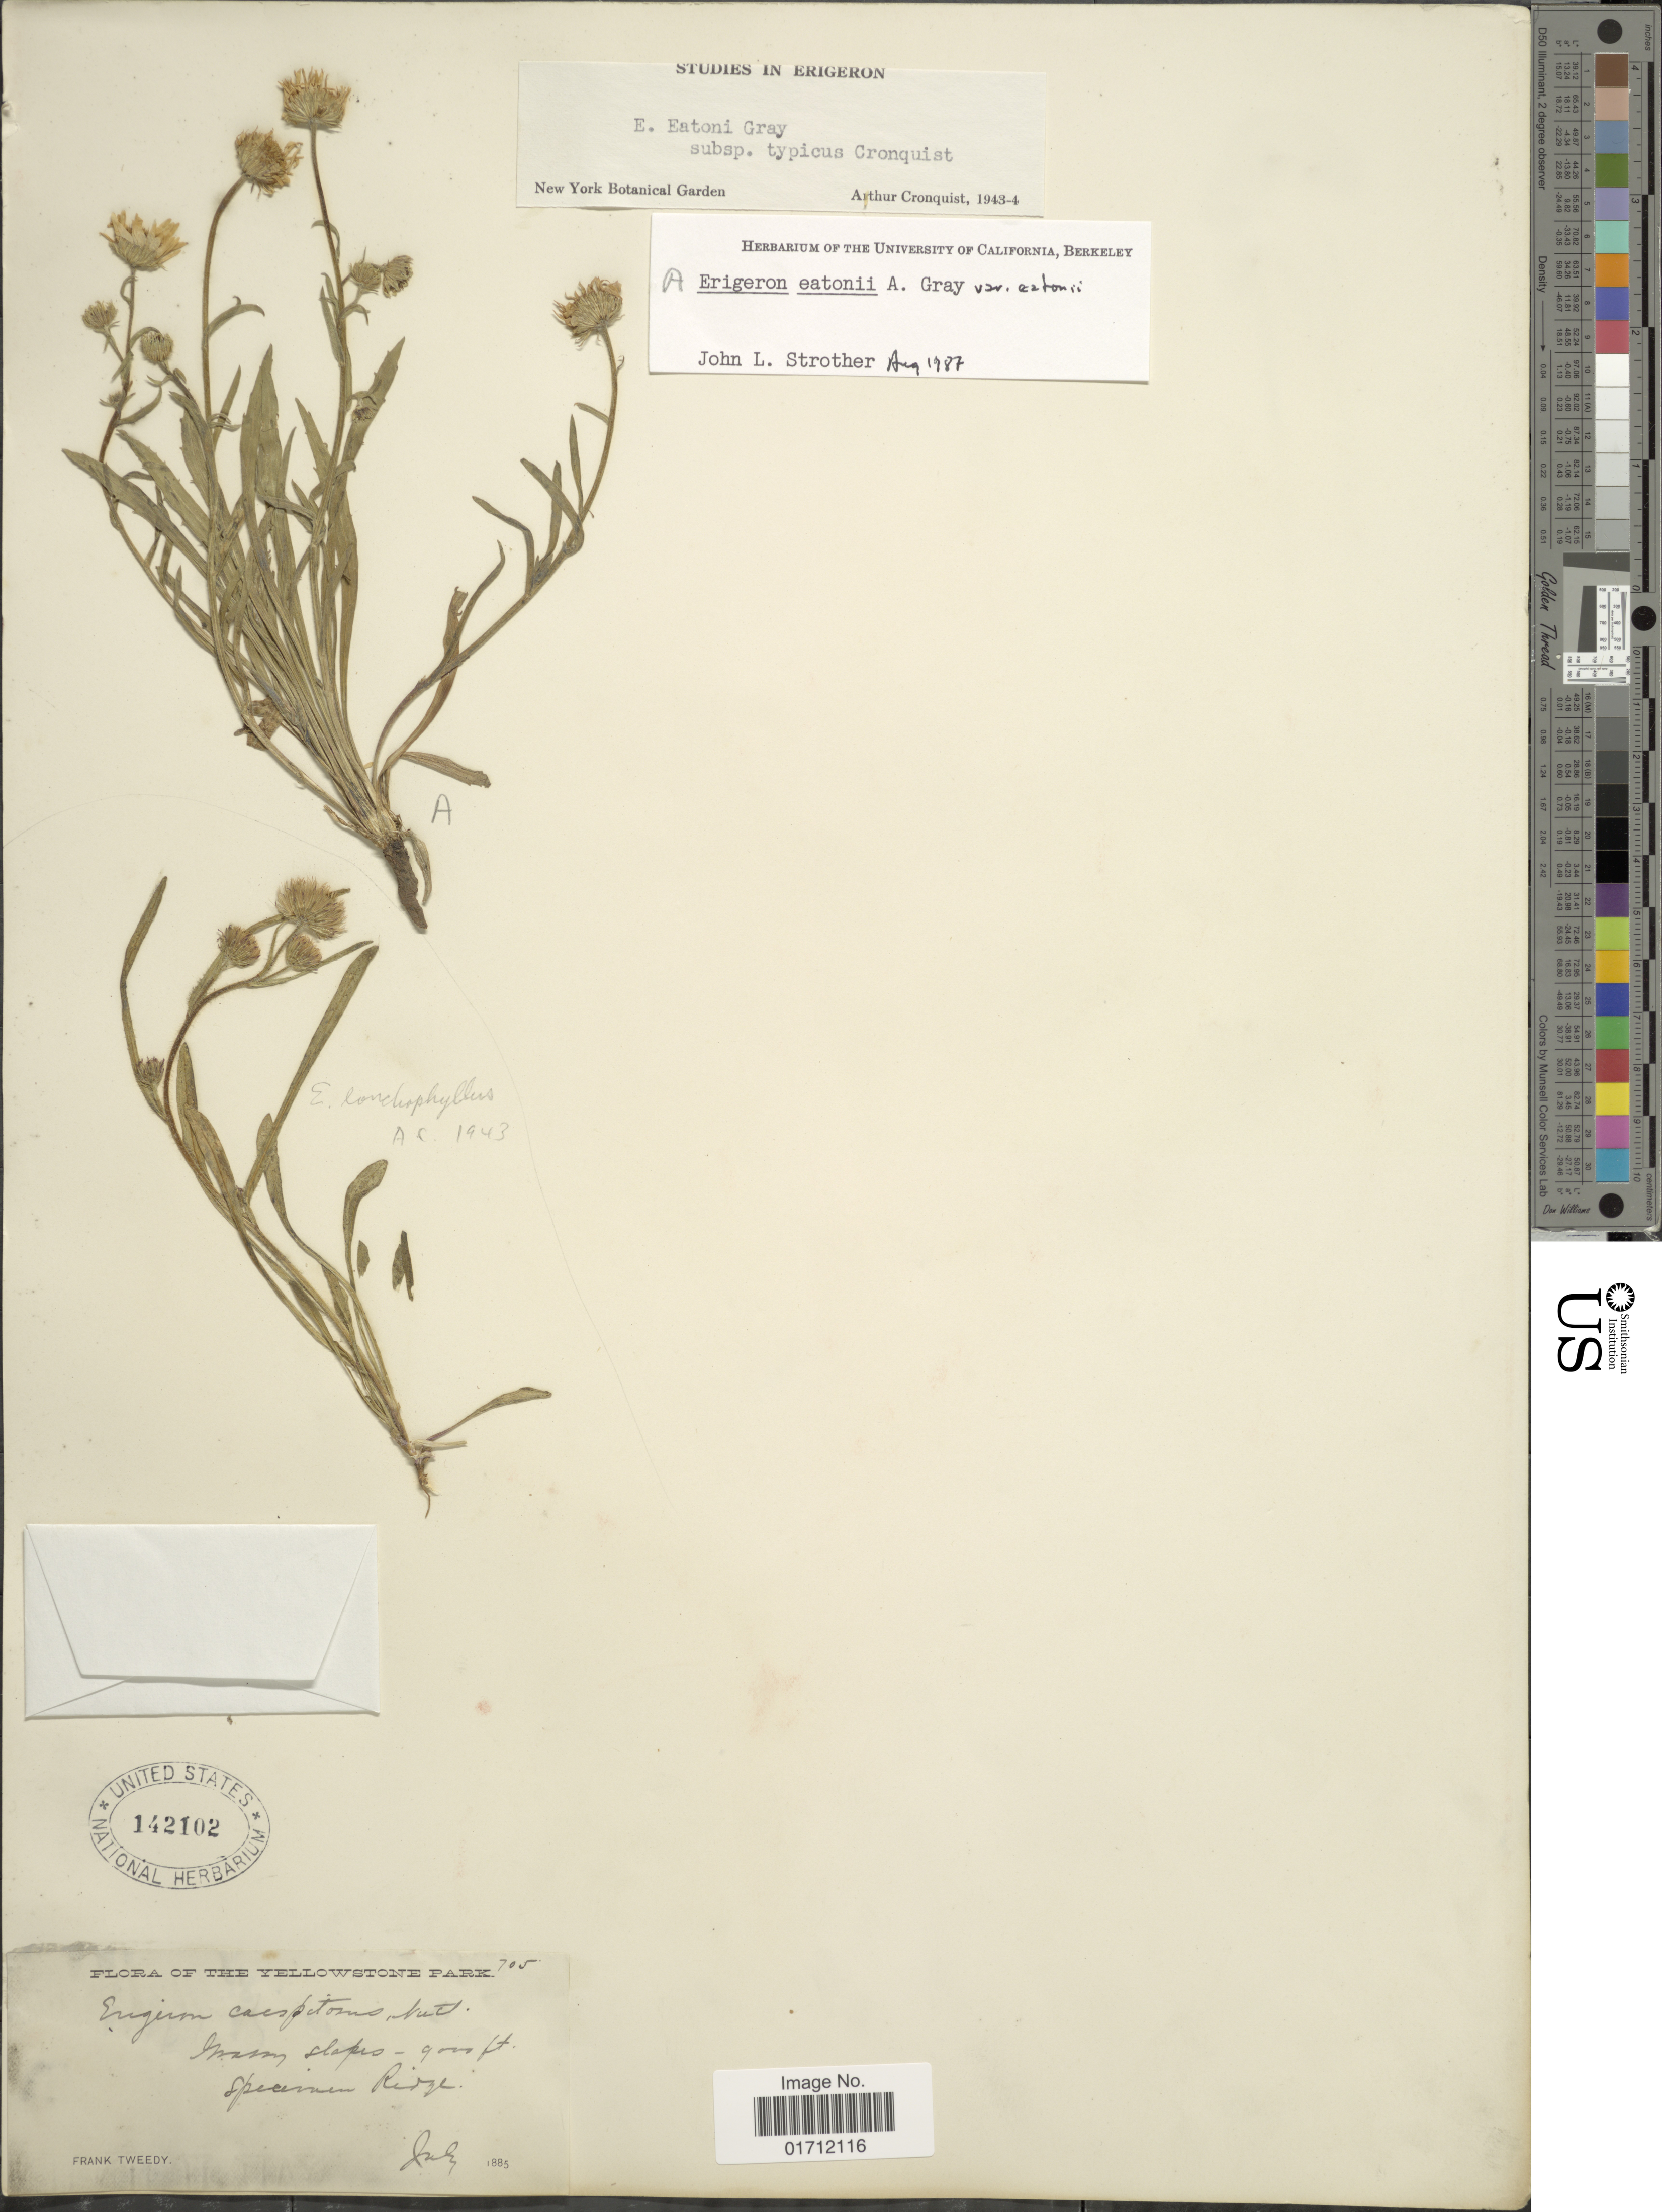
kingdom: Plantae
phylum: Tracheophyta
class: Magnoliopsida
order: Asterales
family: Asteraceae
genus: Erigeron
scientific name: Erigeron eatonii var. eatonii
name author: A. Gray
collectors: F. Tweedy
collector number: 705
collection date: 1885-07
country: United States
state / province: Wyoming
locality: The Yellowstone Park, Specimen Ridge.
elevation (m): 2743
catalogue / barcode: US 142102